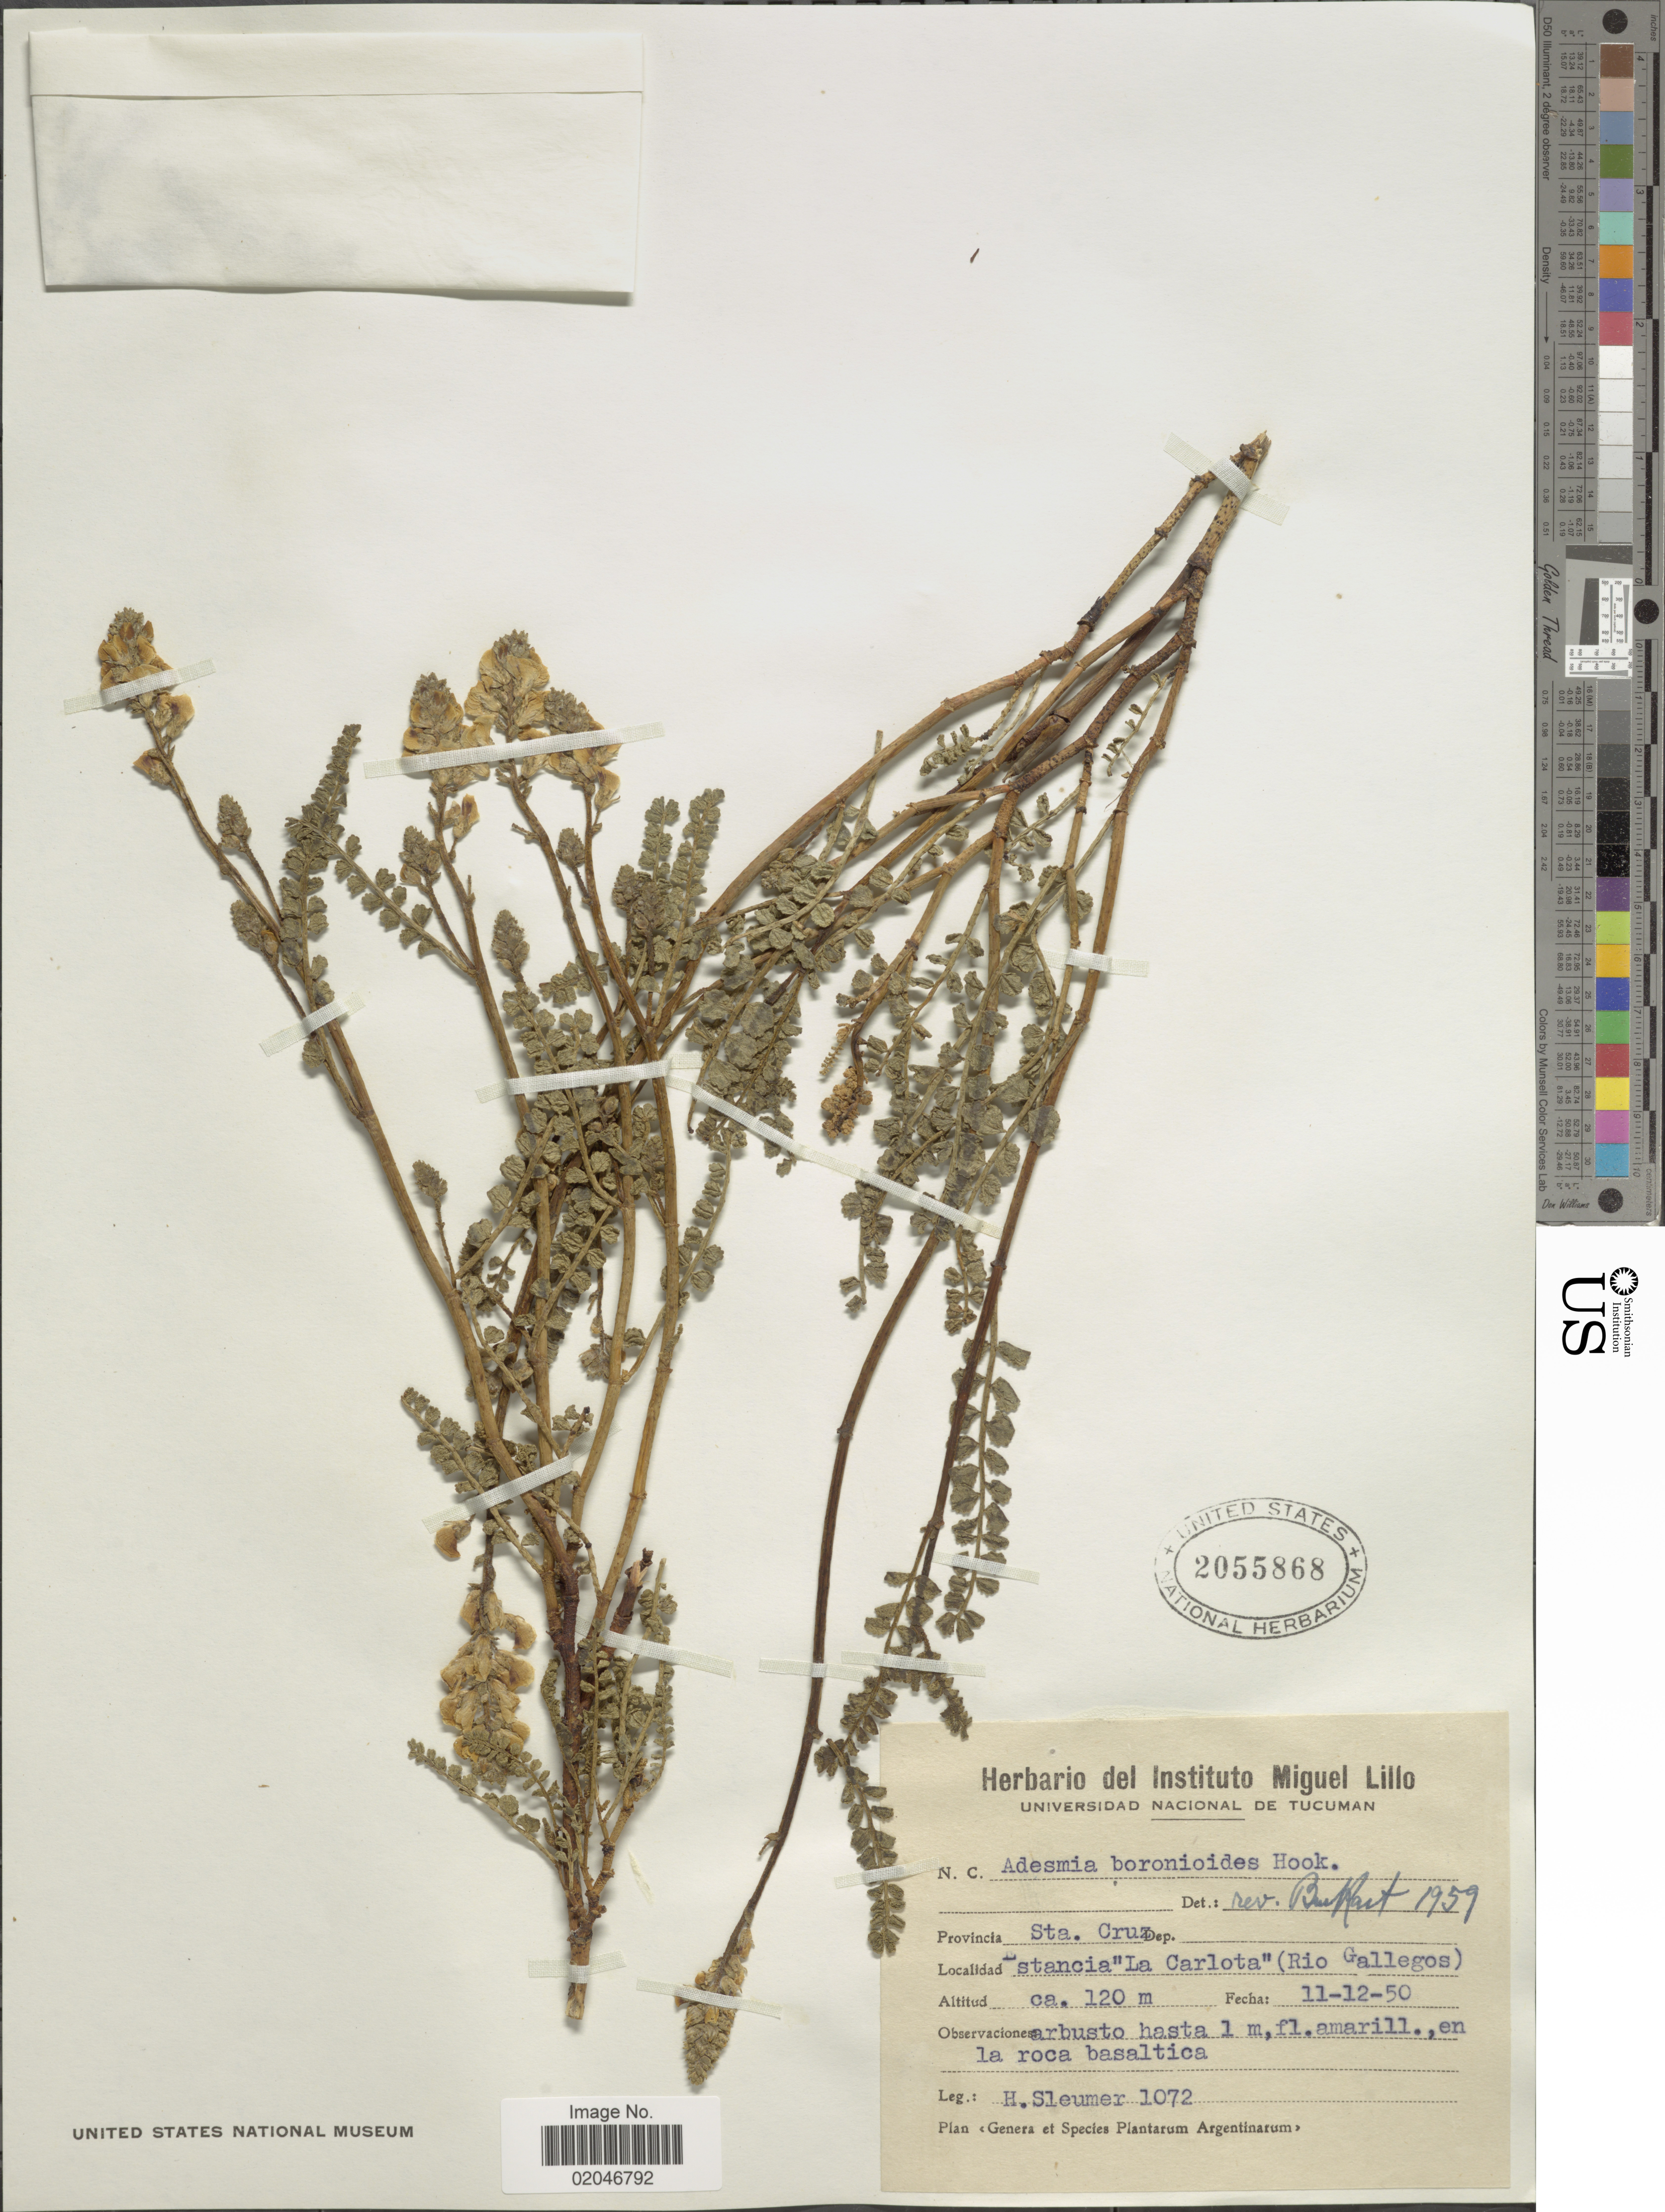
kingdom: Plantae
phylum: Tracheophyta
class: Magnoliopsida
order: Fabales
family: Fabaceae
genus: Adesmia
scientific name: Adesmia boronioides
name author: Hook. f.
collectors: H. O. Sleumer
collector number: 1072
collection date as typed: Transcribed d/m/y: 11/12/50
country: Argentina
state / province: Santa Cruz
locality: Estancia "La Carlota" (Rio Gallegos)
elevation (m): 120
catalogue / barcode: US 2055868